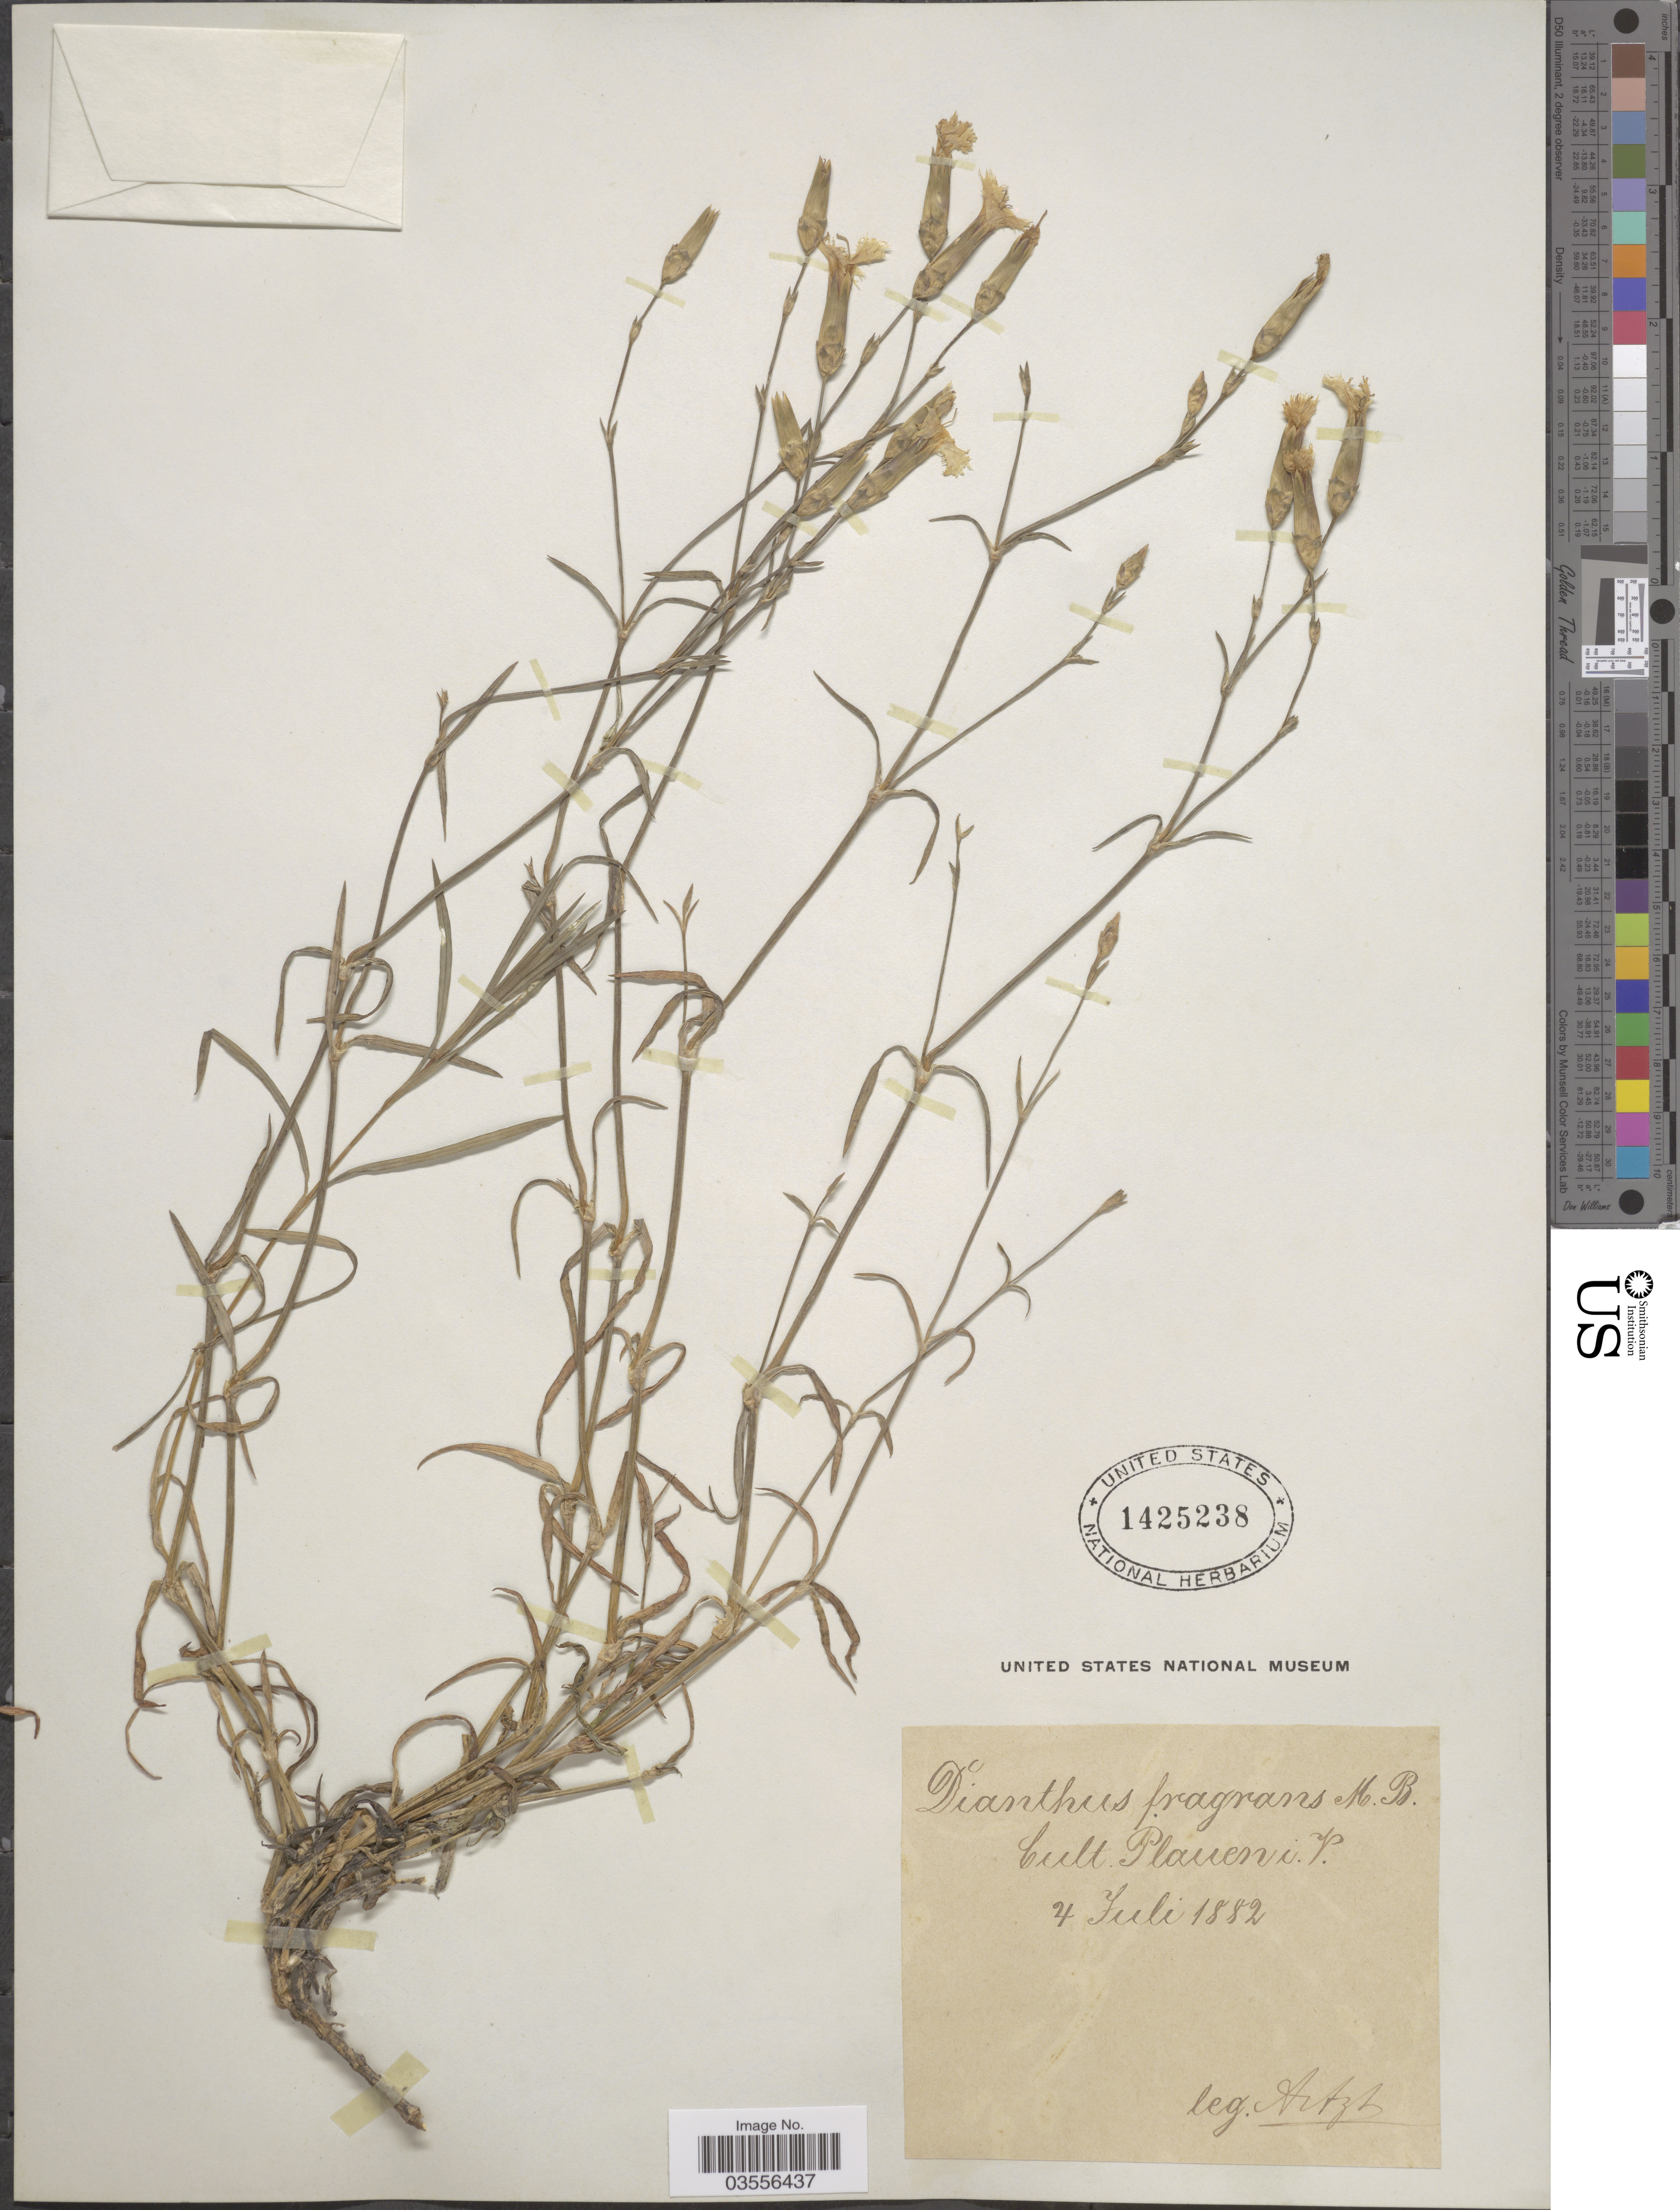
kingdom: Plantae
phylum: Tracheophyta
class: Magnoliopsida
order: Caryophyllales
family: Caryophyllaceae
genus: Dianthus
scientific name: Dianthus fragrans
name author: M. Bieb.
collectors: -. Artzb.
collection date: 1882-07-04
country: Germany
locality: Plauen i P.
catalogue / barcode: US 1425238